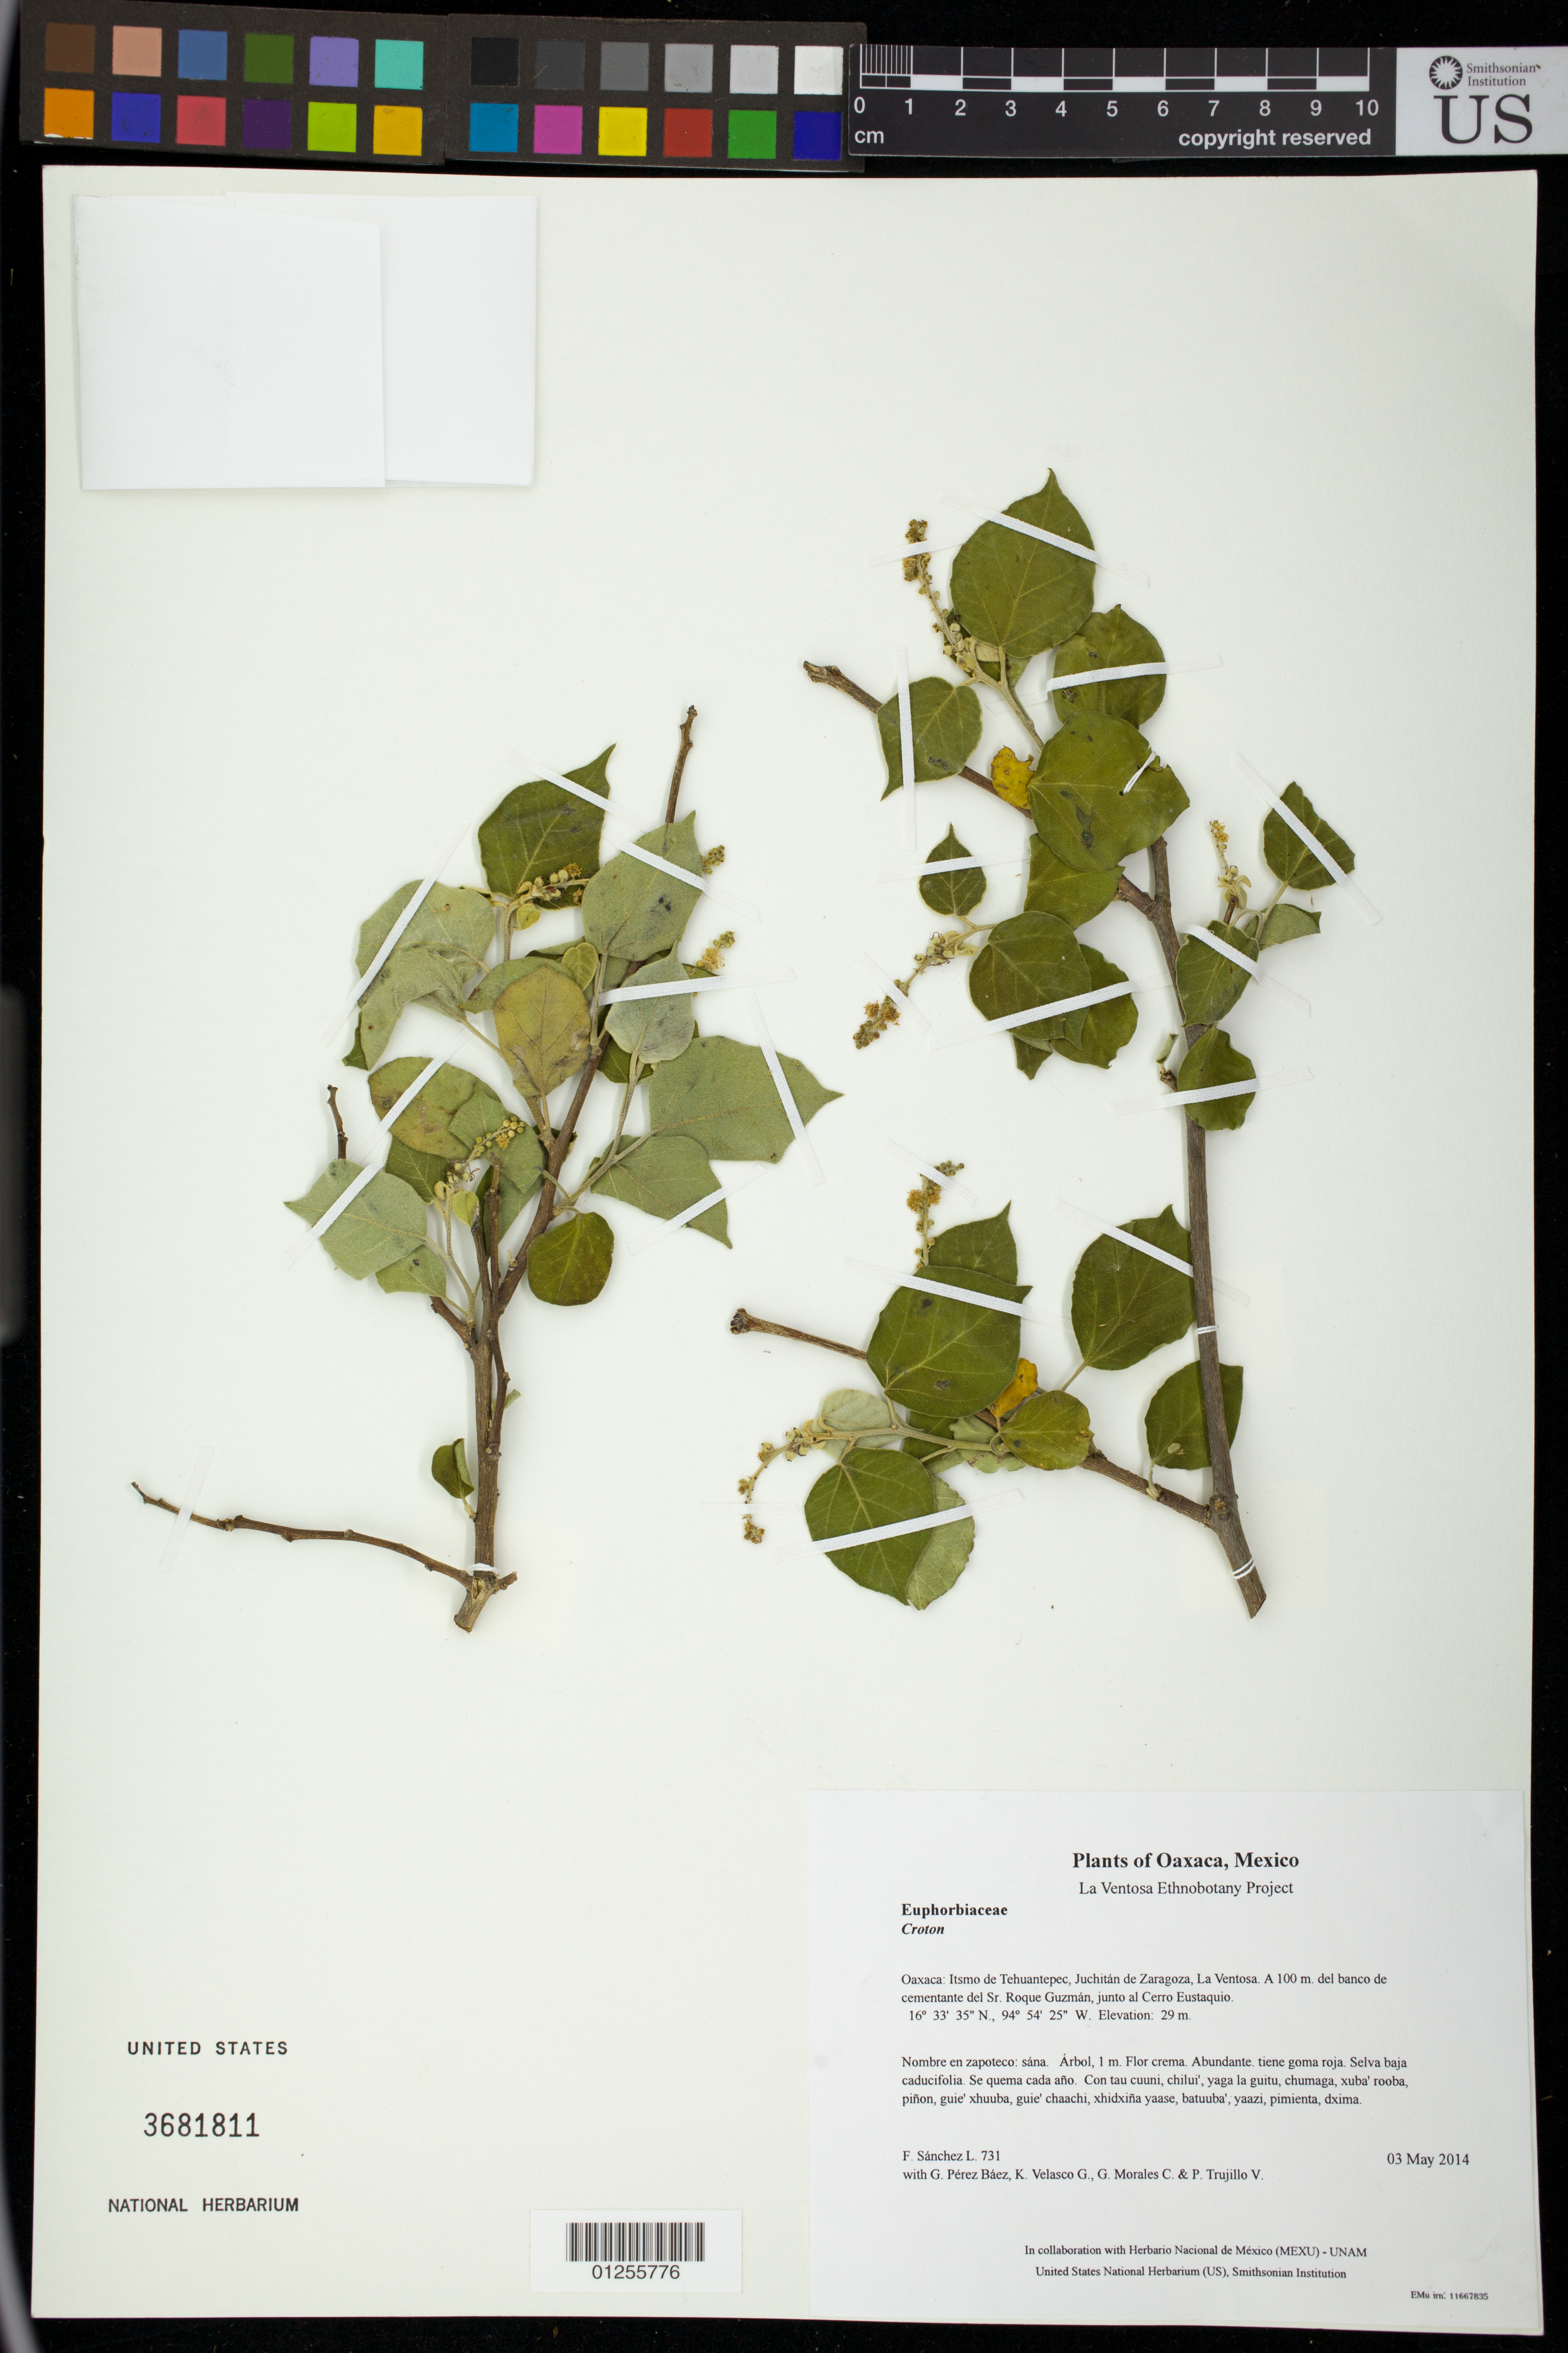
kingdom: Plantae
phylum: Tracheophyta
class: Magnoliopsida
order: Malpighiales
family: Euphorbiaceae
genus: Croton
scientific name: Croton mazapensis var. obtusifolius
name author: (Müll. Arg.) G.L. Webster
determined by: Berry, P. E.; Van Ee, B. W.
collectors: F. Sánchez L., G. Pérez Báez, K. Velasco G., G. Morales C. & P. Trujillo V.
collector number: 731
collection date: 2014-05-03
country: Mexico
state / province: Oaxaca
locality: Itsmo de Tehuantepec, Juchitán de Zaragoza, La Ventosa. A 100 m. del banco de cementante del Sr. Roque Guzmán, junto al Cerro Eustaquio.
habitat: Selva baja caducifolia. Se quema cada año.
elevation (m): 29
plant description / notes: JEBOT, MEXU, SERO, SIPI, US; Yaga. 1 m. Guie' nayu. Stale.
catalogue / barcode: US 3681811